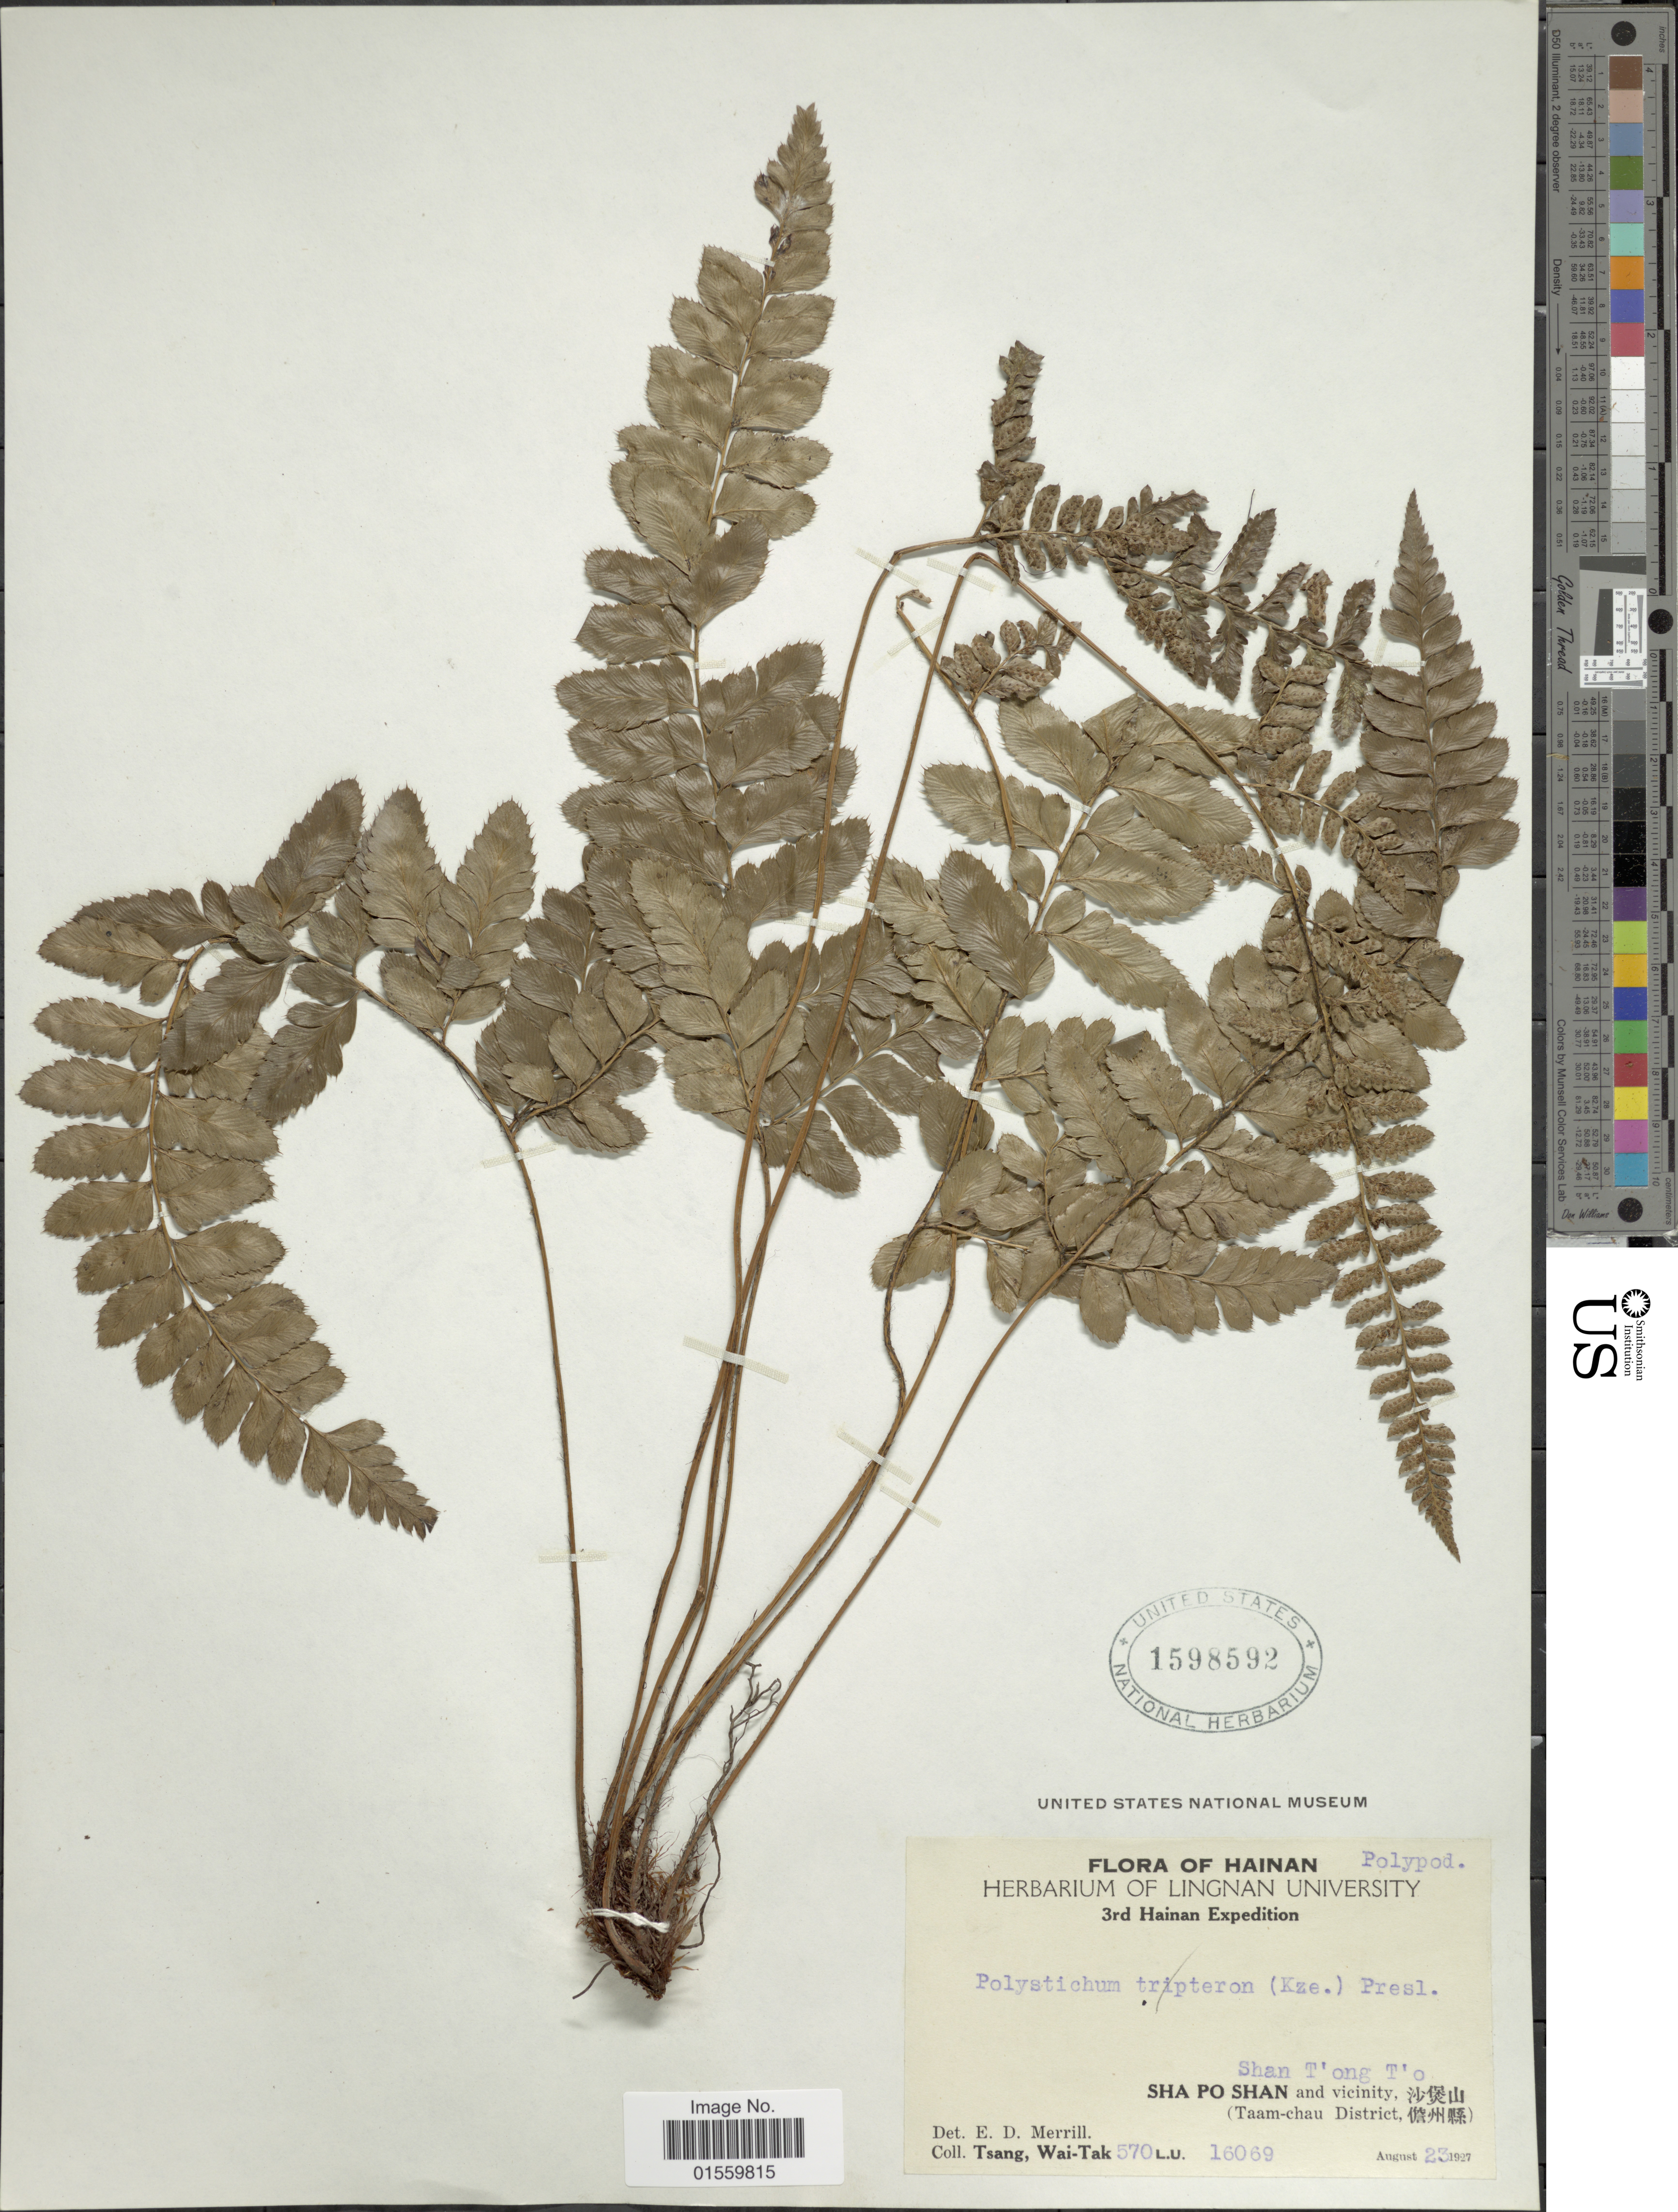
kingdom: Plantae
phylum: Tracheophyta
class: Polypodiopsida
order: Polypodiales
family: Dryopteridaceae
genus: Polystichum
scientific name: Polystichum sp.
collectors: W. T. Tsang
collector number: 570/16069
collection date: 1927-08-23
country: China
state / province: Hainan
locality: Shan T'ong T'o, Sha Po Shan and vicinity, Taam-chau District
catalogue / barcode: US 1598592